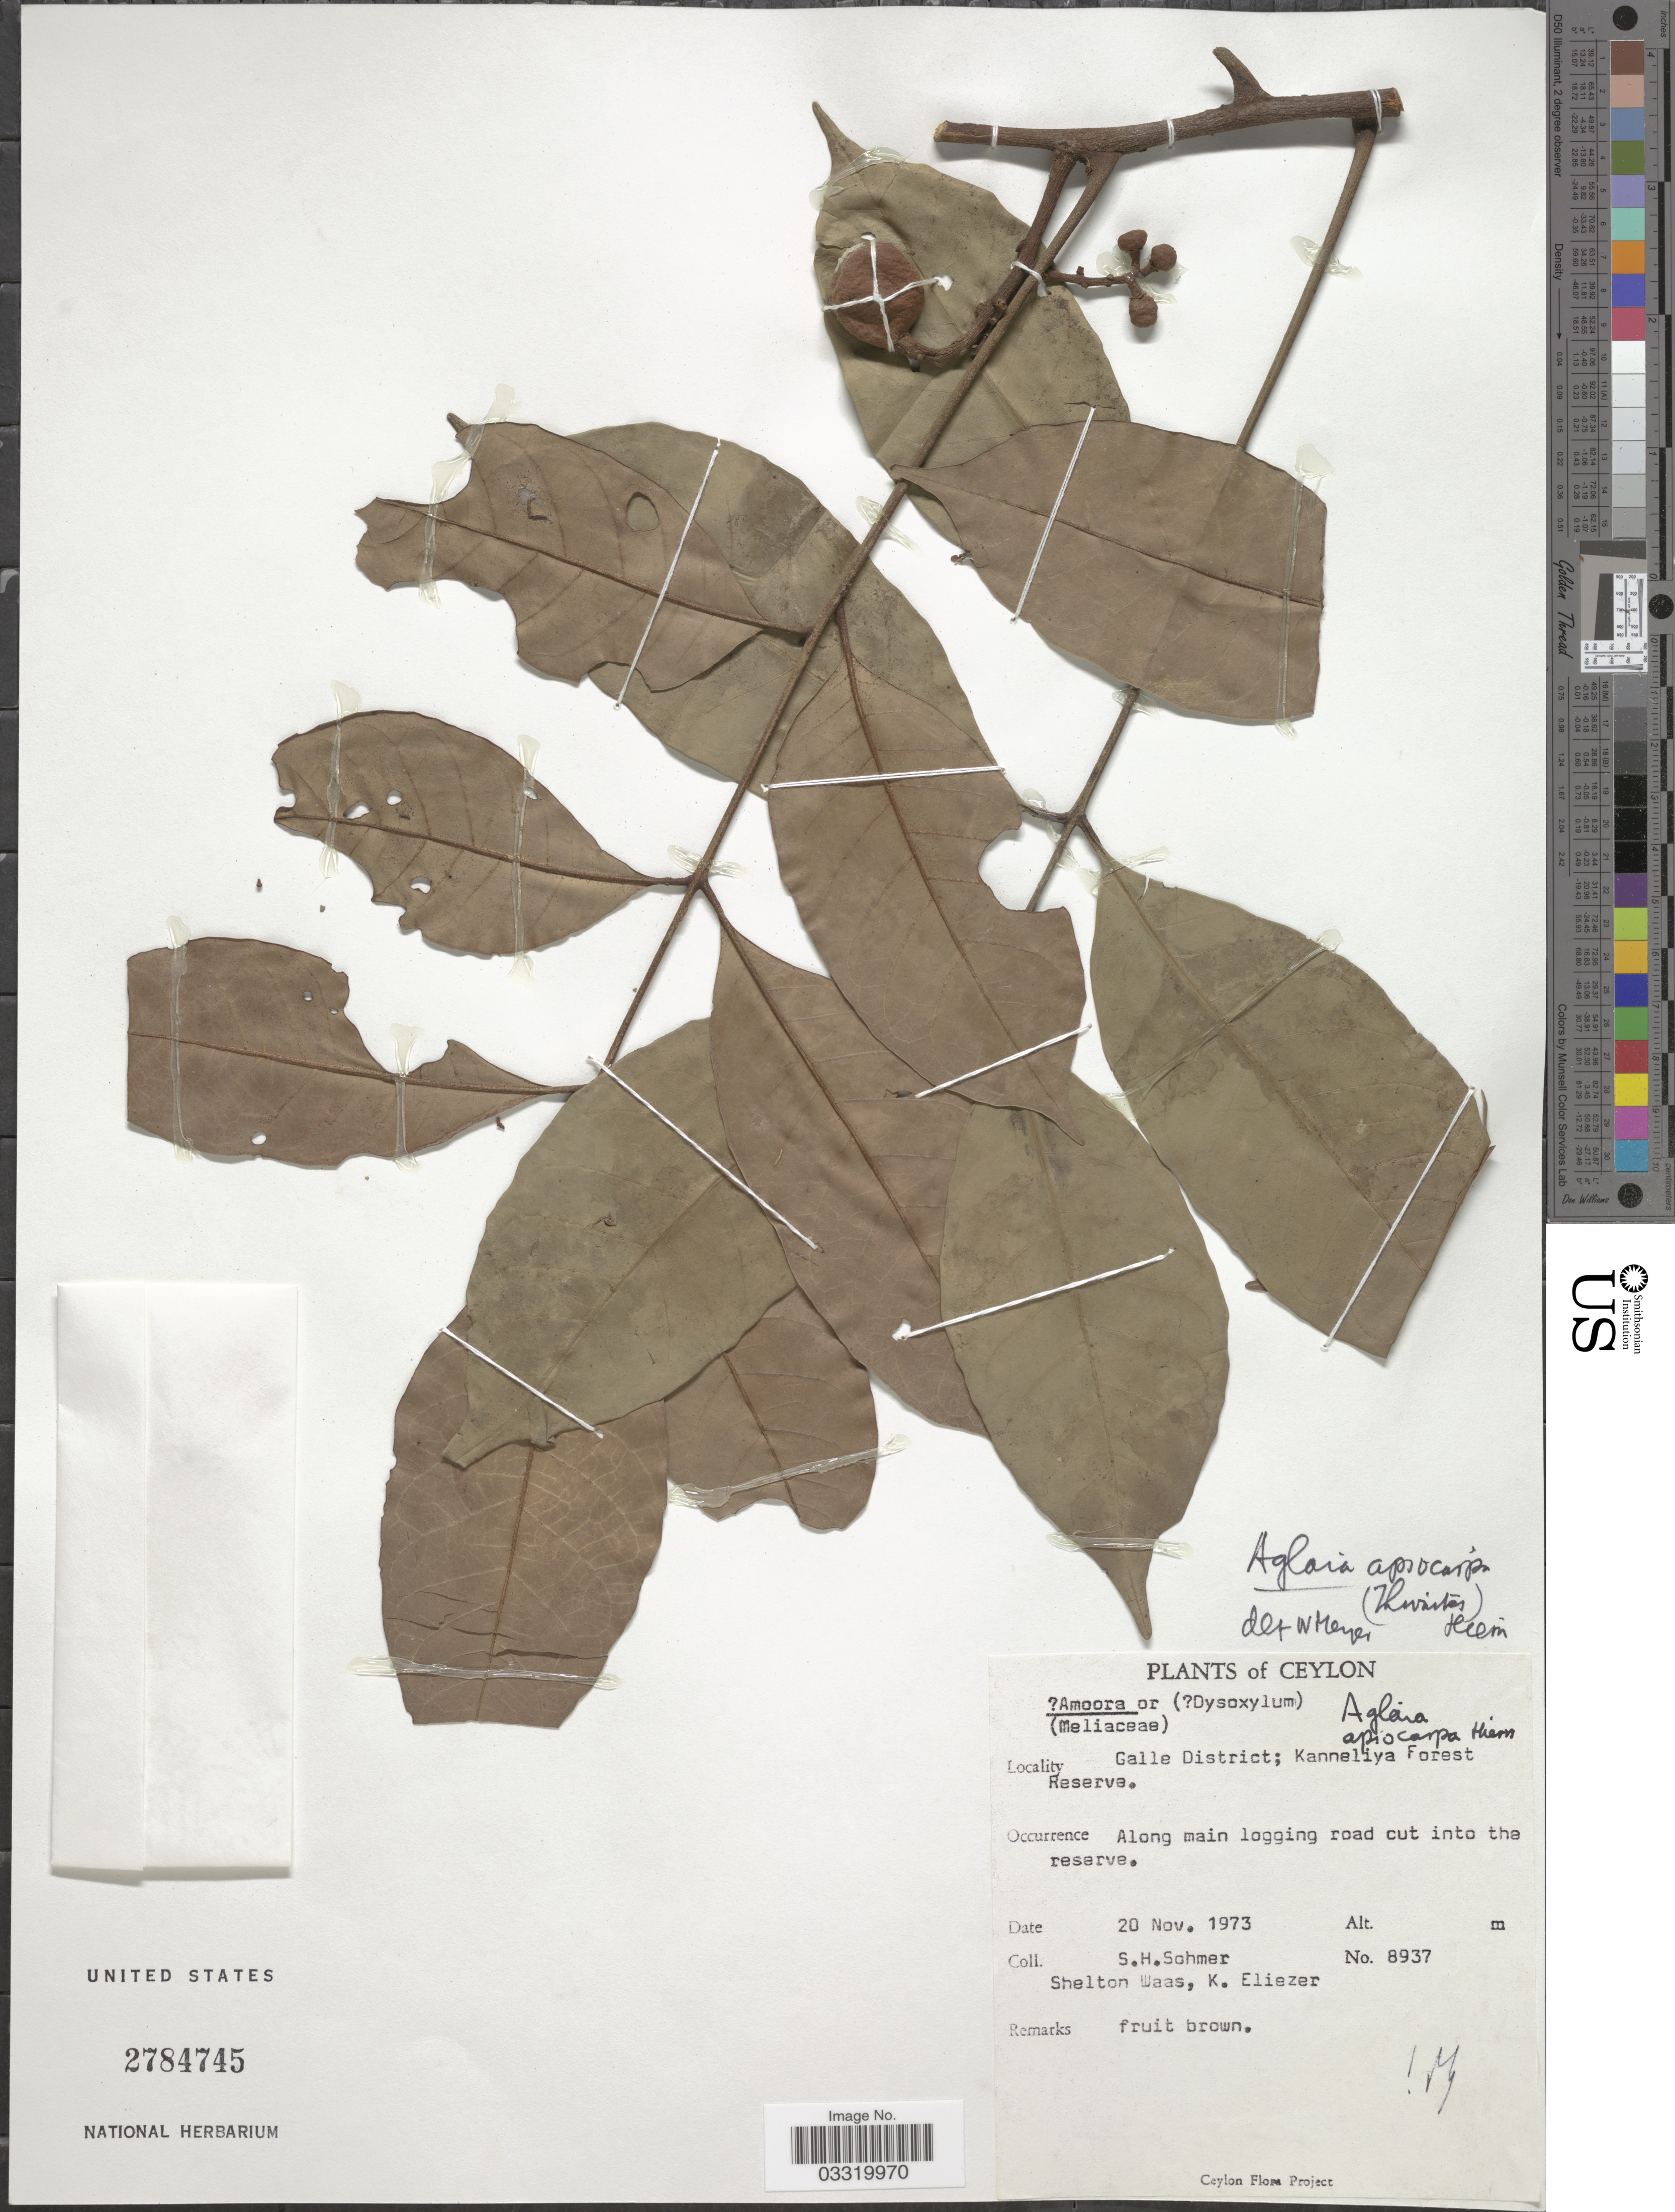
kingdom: Plantae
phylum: Tracheophyta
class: Magnoliopsida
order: Sapindales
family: Meliaceae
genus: Aglaia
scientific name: Aglaia apiocarpa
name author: Hiern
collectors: S. H. Sohmer, S. Waas & K. Eliezer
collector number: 8937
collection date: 1973-11-20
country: Sri Lanka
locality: Ceylon. Galle District; Kanneliya Forest Reserve.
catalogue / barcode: US 2784745